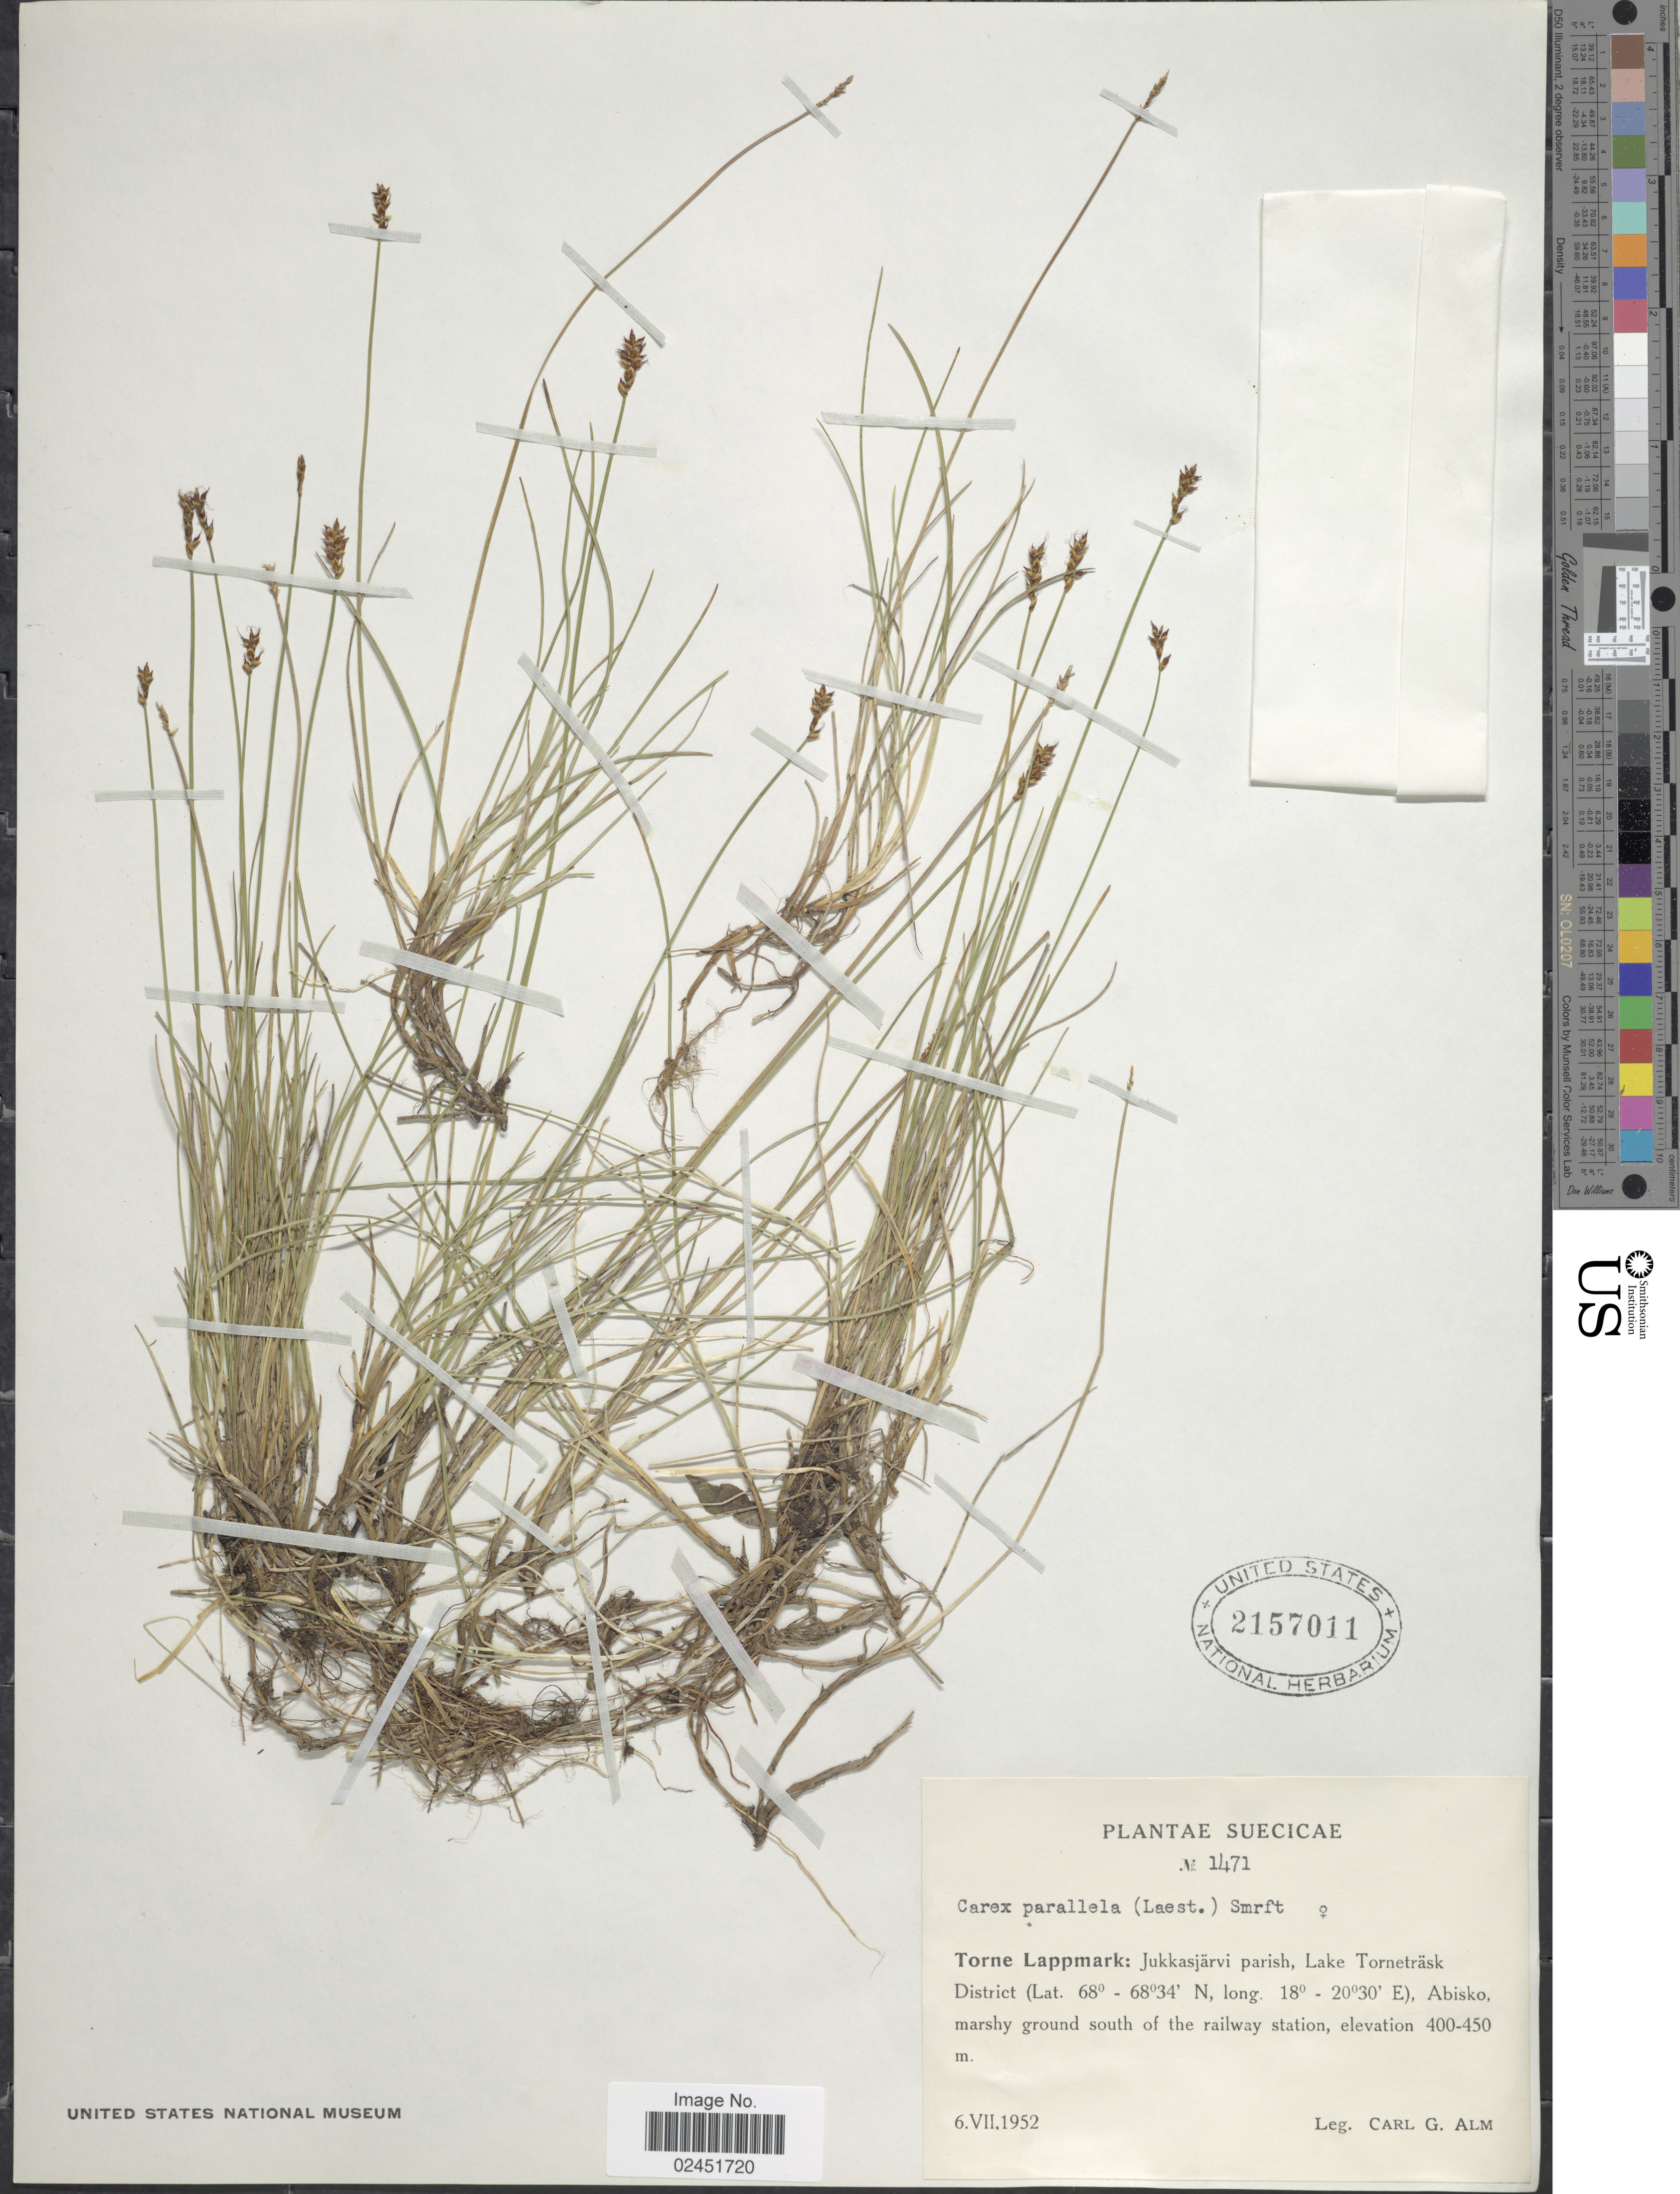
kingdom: Plantae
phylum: Tracheophyta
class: Liliopsida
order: Poales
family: Cyperaceae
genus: Carex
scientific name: Carex parallela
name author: (Laest.) Sommerf.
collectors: C. G. Alm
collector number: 1471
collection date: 1952-07-06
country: Sweden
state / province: Norrbotten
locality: Suecicae. Torne Lappmark: Jukkasjarvi parish, Lake Tornetrask District, Abisko, marshy ground south of the railway station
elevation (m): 400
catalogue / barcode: US 2157011